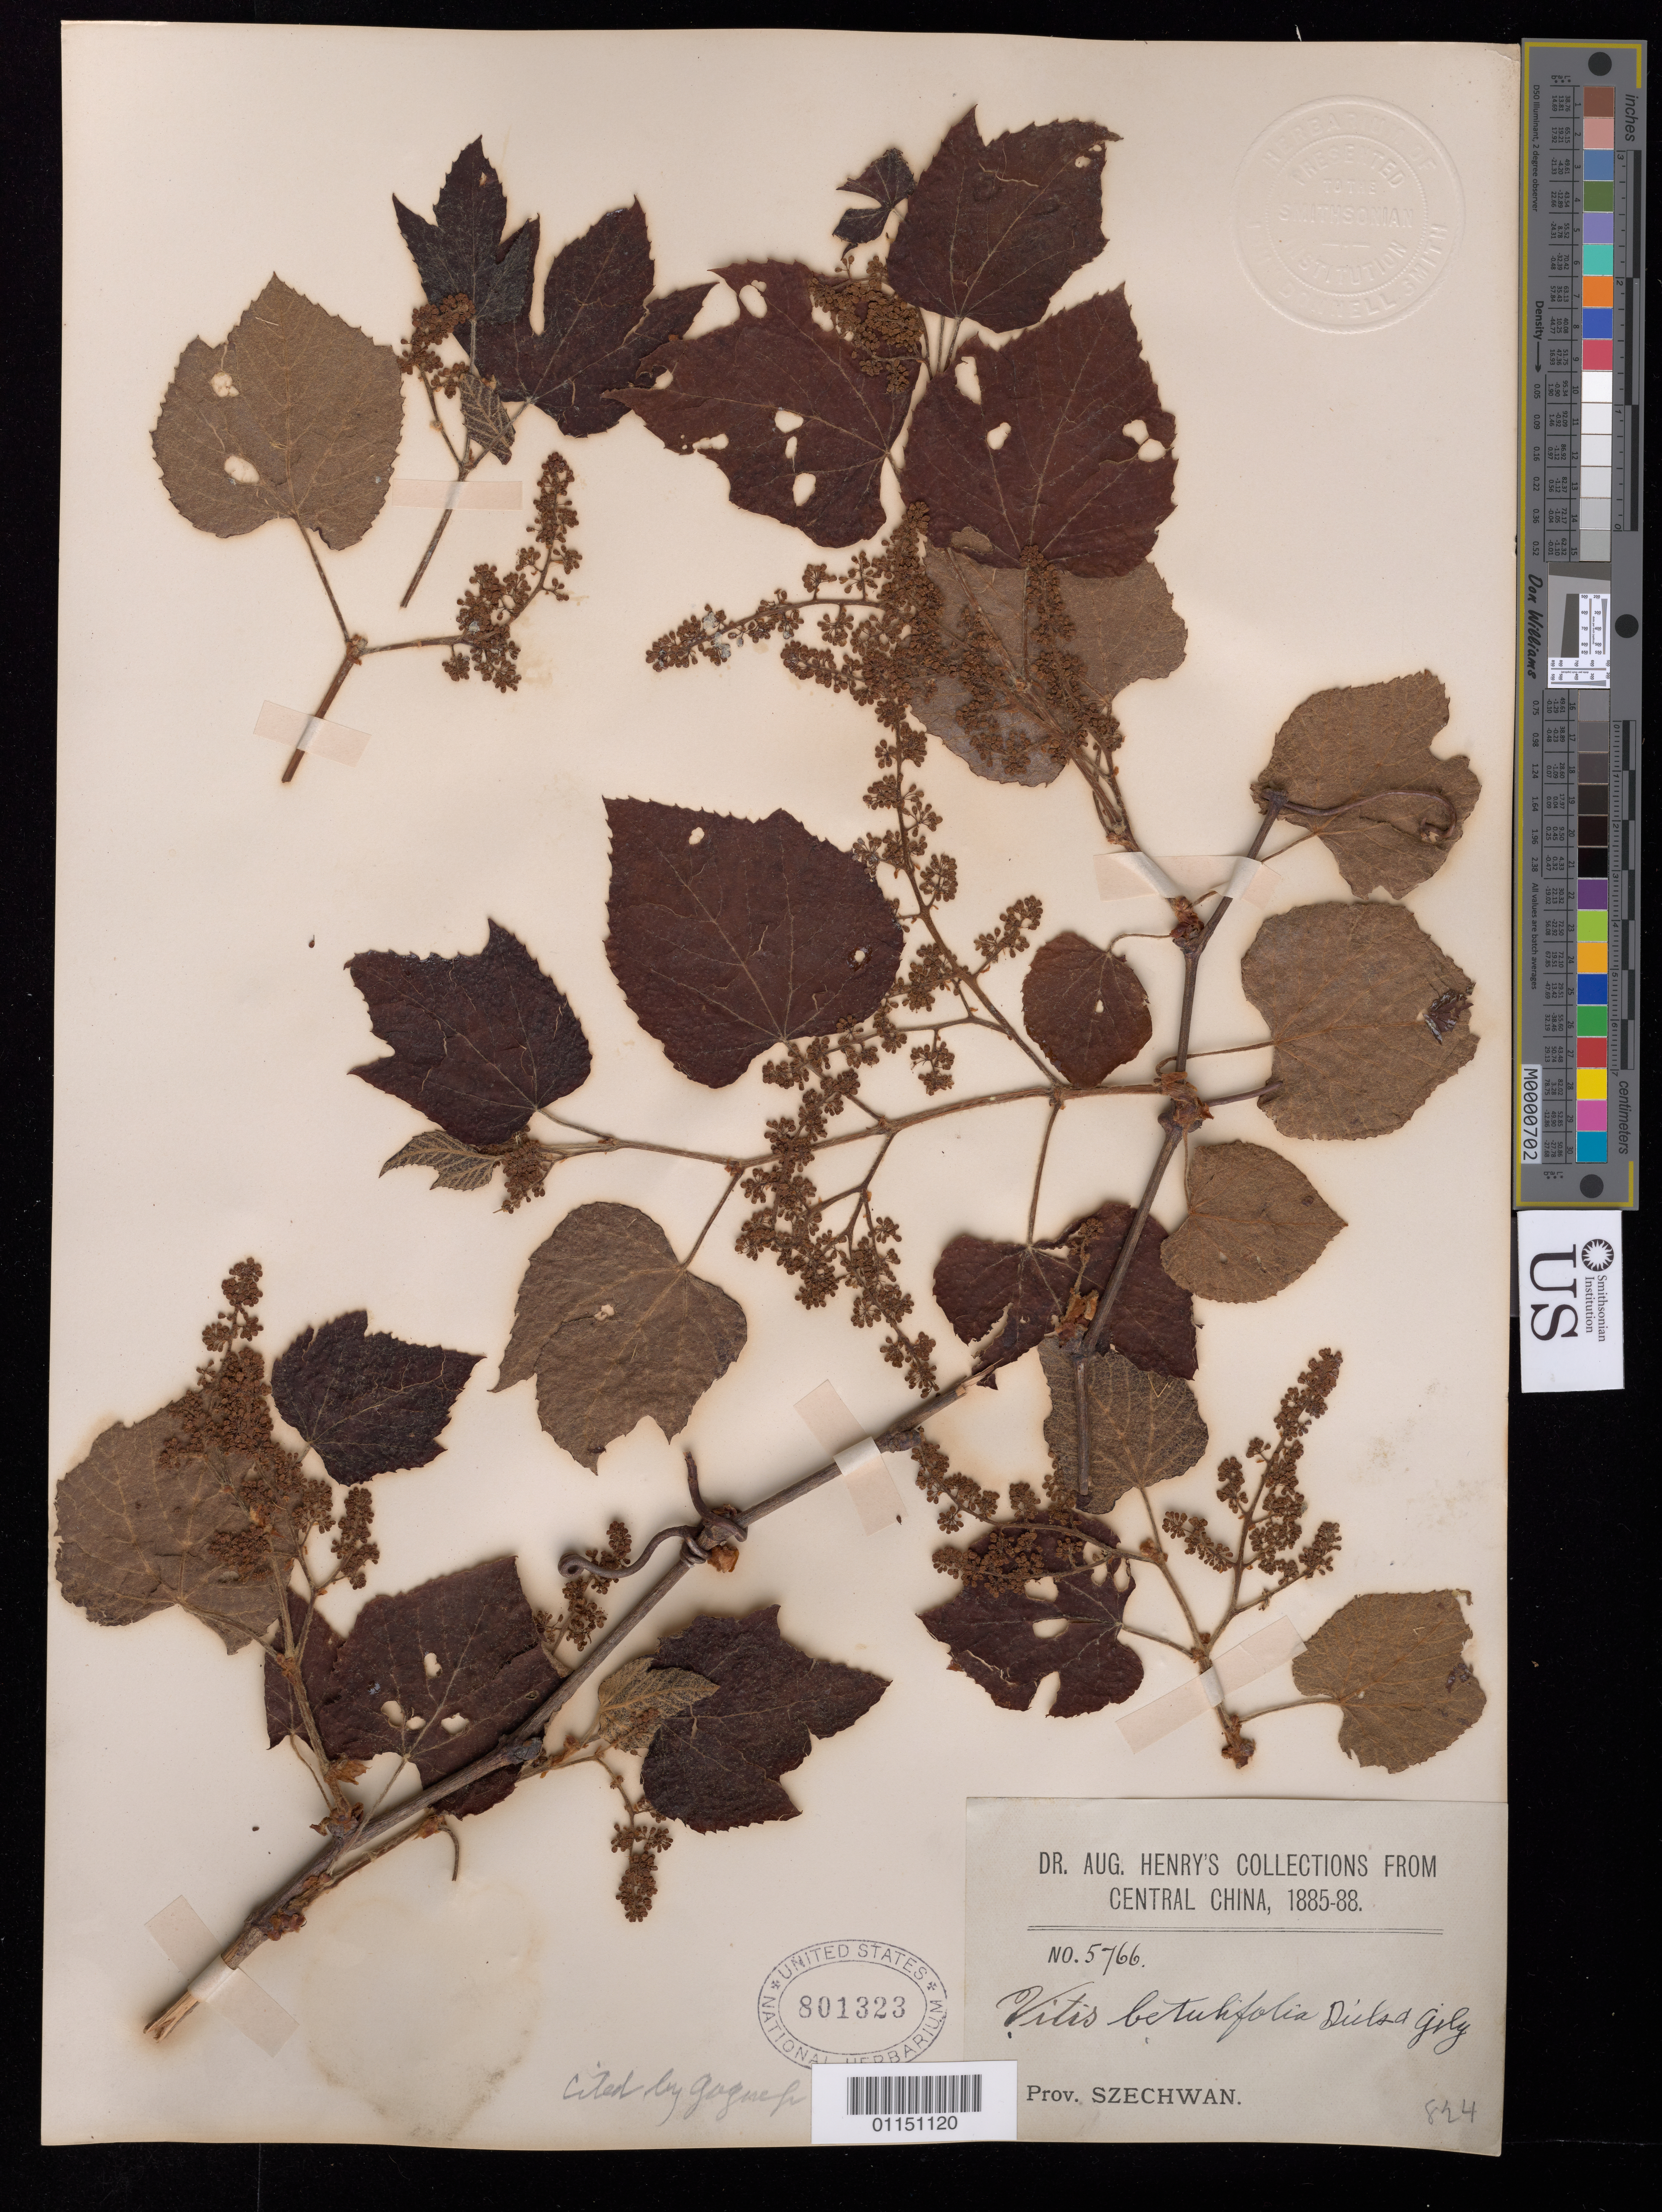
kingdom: Plantae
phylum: Tracheophyta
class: Magnoliopsida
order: Vitales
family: Vitaceae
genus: Vitis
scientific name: Vitis betulifolia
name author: Diels & Gilg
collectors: A. Henry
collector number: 5766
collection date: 1885/1888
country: China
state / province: Sichuan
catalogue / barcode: US 801323